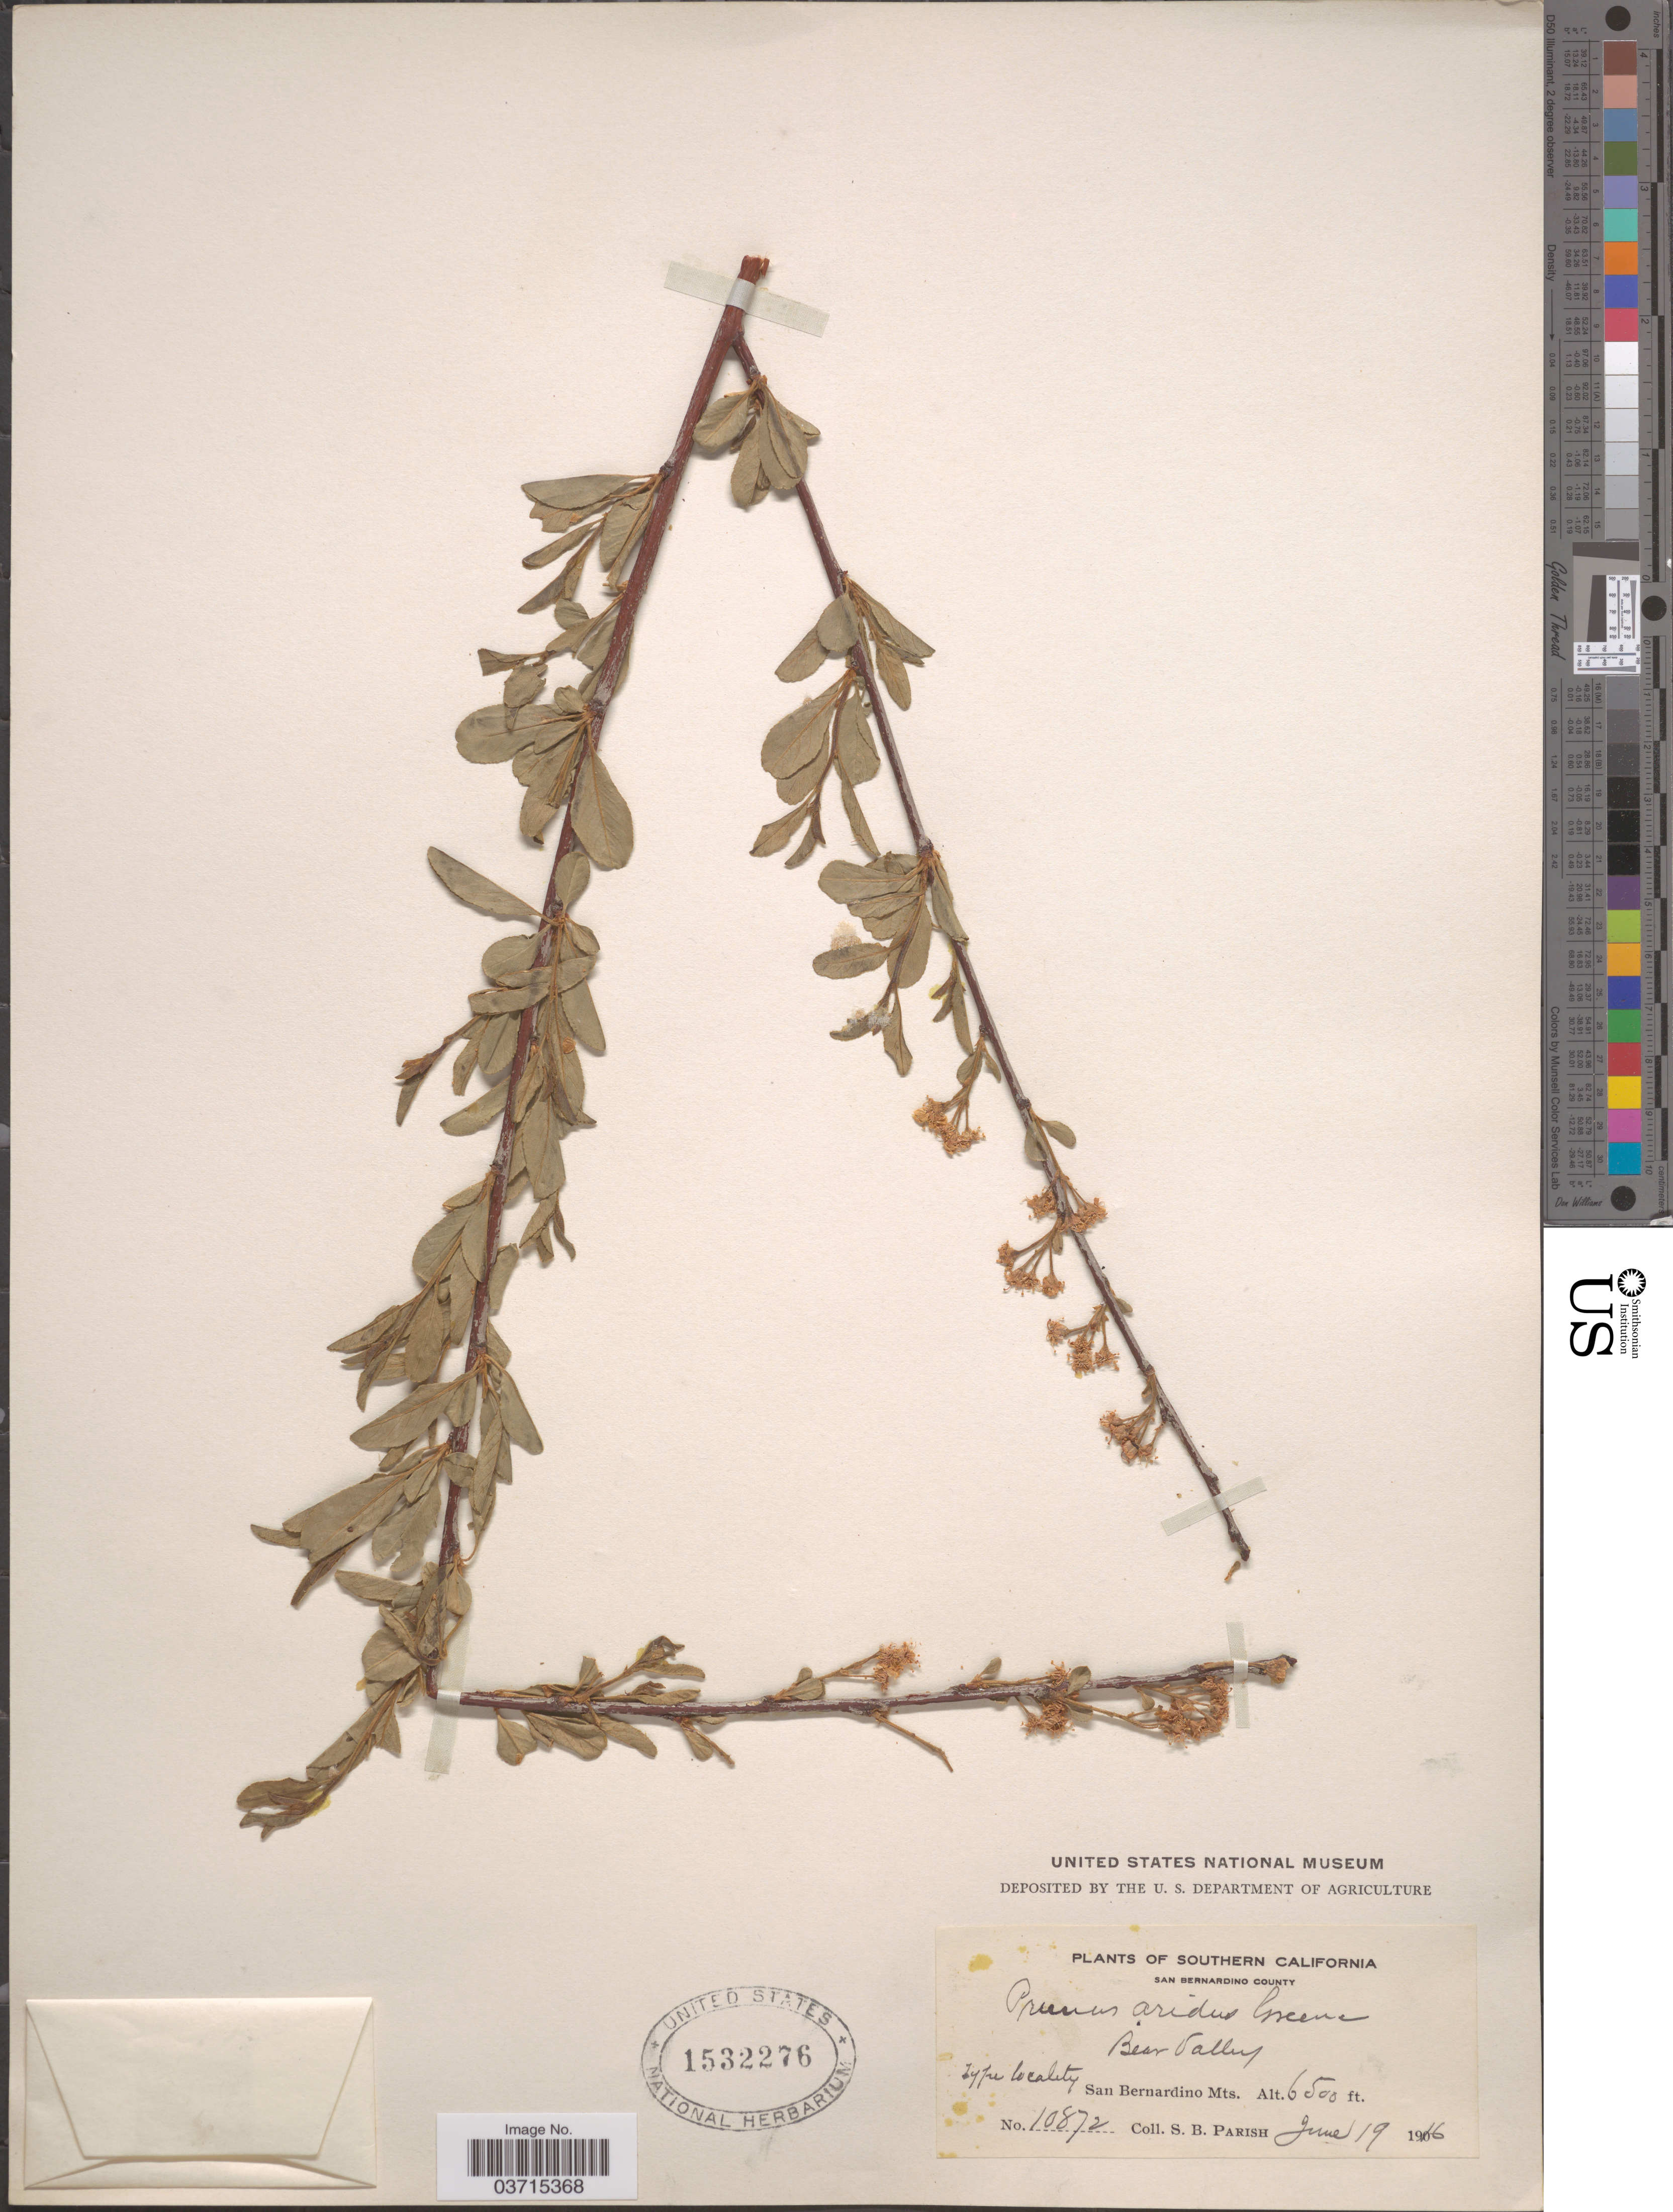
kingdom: Plantae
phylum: Tracheophyta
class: Magnoliopsida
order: Rosales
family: Rosaceae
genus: Prunus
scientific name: Prunus aridus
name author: Greene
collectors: S. B. Parish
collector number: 10872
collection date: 1916-06-19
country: United States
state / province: California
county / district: San Bernardino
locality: Southern California. San Bernardino County. Bear Valley. San Bernardino Mts.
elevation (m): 1981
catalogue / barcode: US 1532276